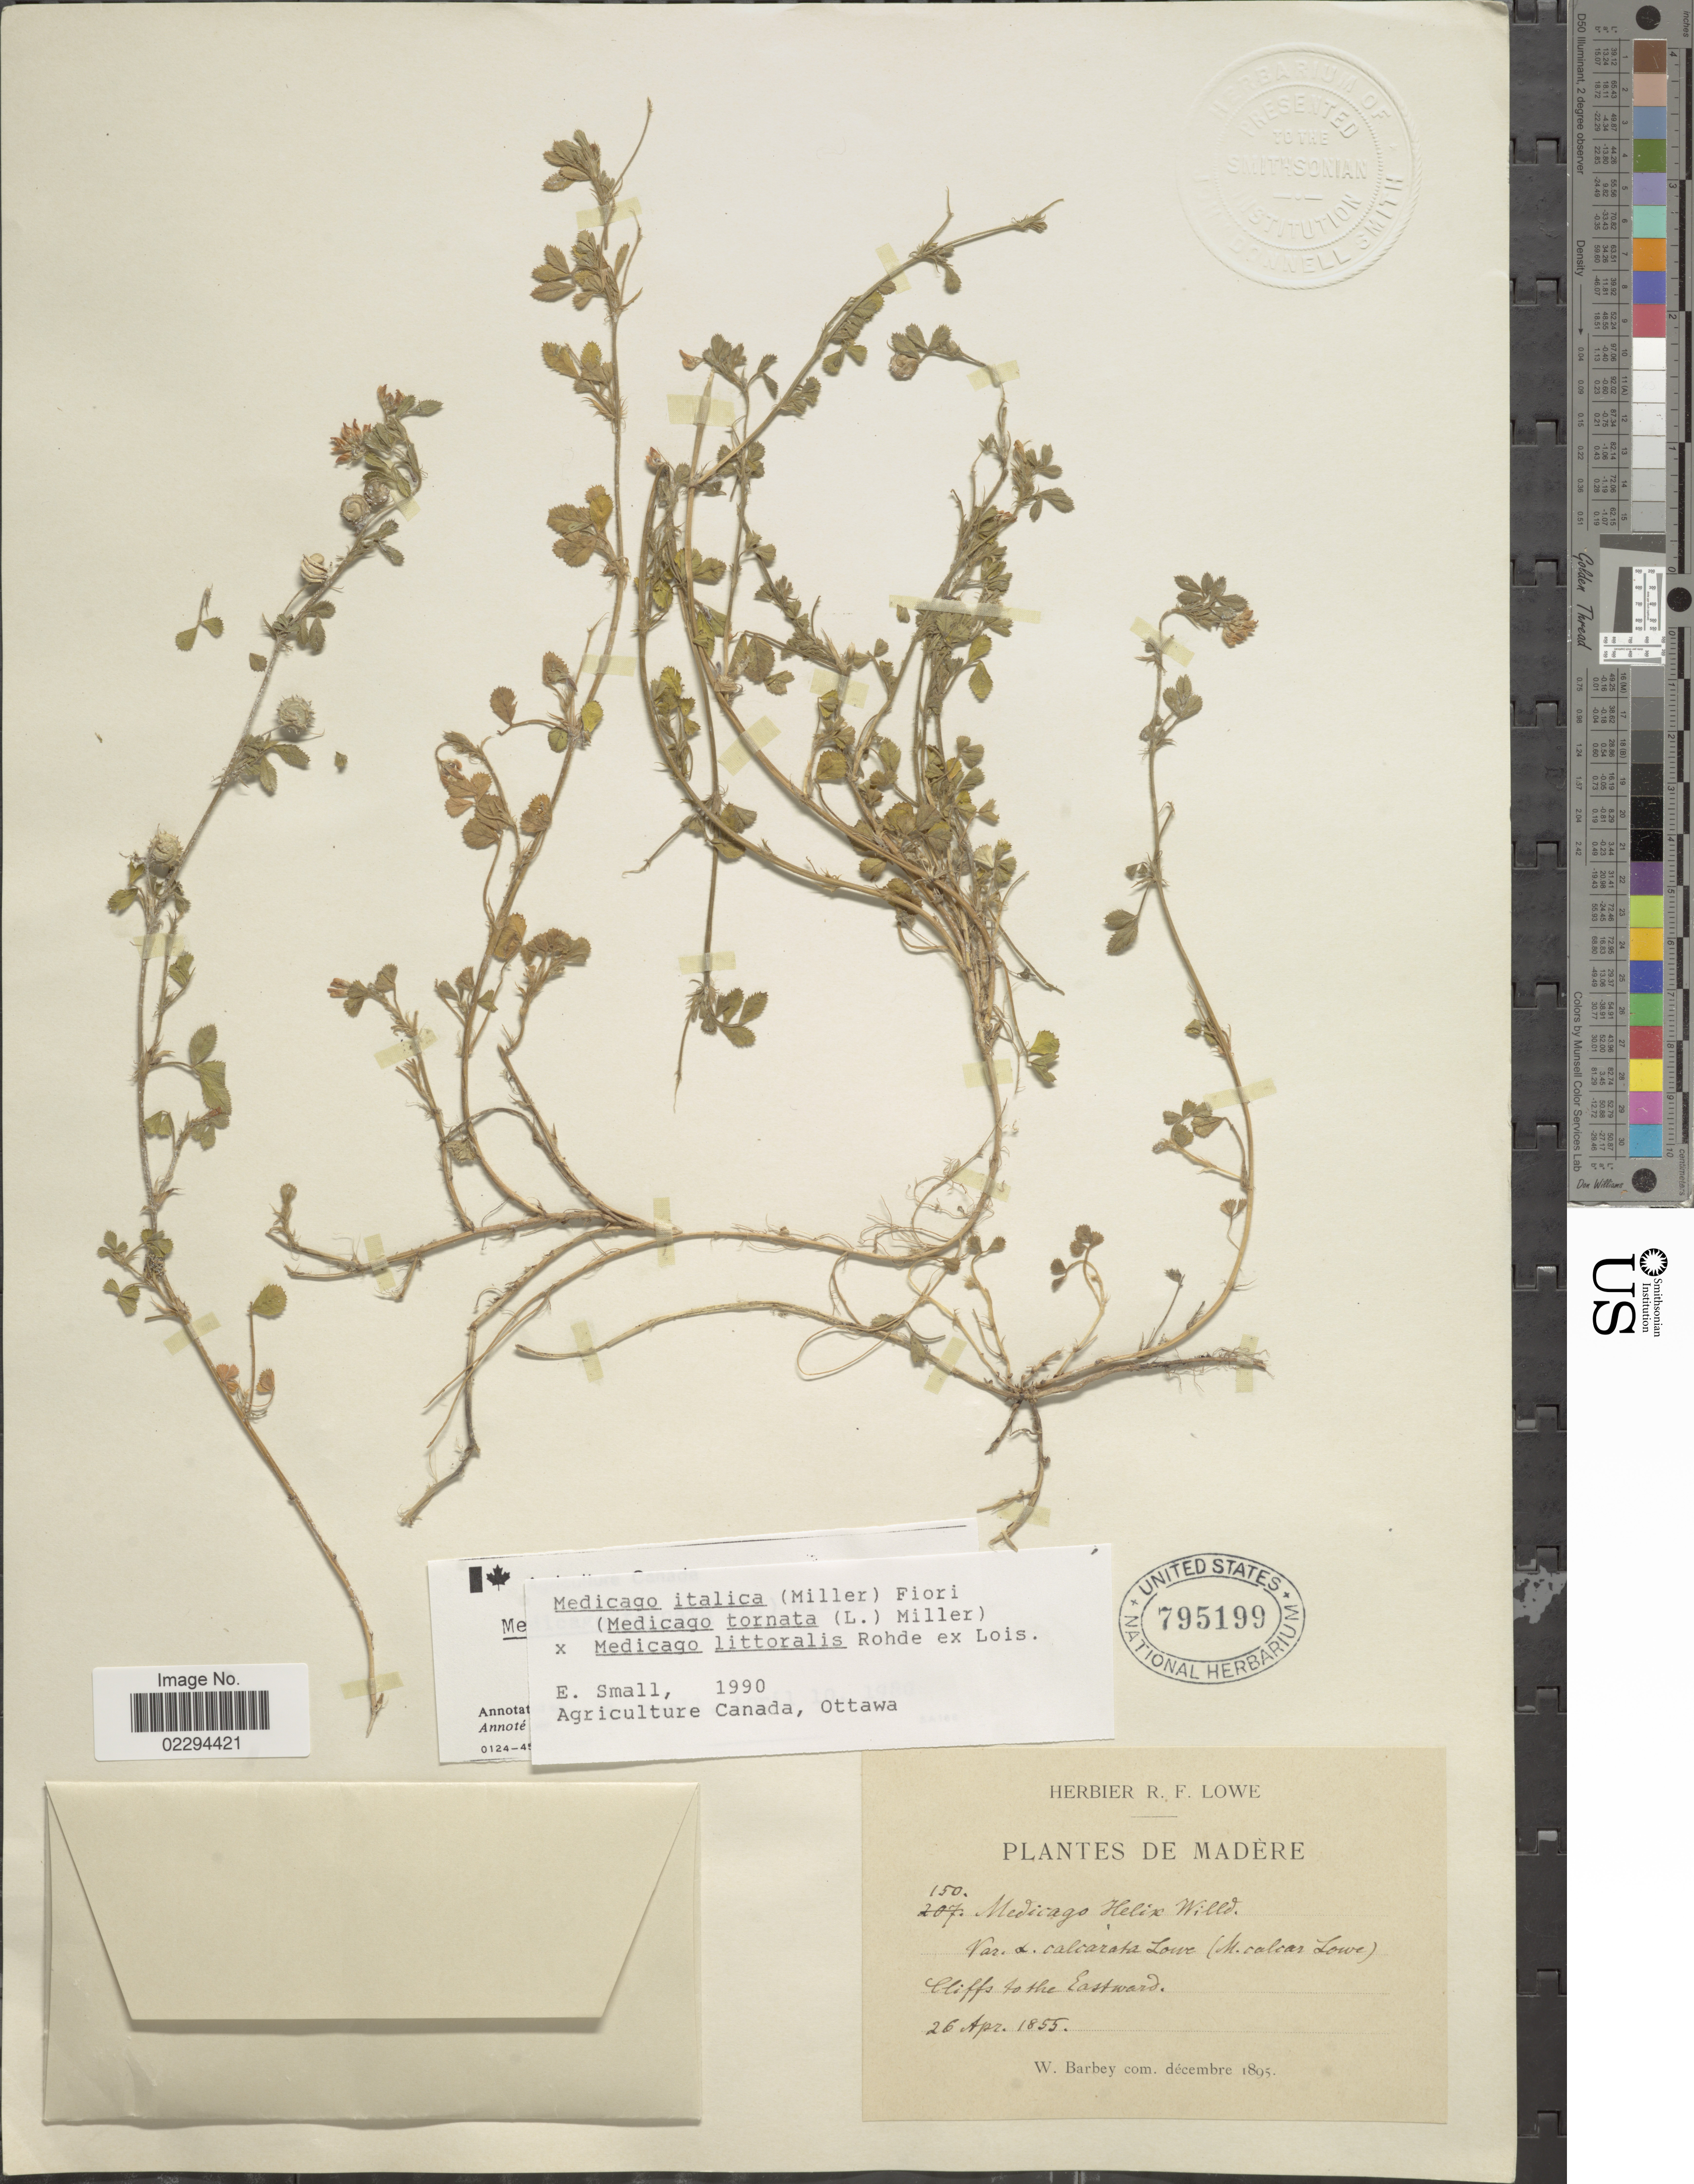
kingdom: Plantae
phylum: Tracheophyta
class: Magnoliopsida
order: Fabales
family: Fabaceae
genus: Medicago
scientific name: Medicago italica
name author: (Mill.) Fiori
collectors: ex herb. R. F. Lowe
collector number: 150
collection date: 1855-04-26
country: Portugal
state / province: Madeira (Aut. Reg.)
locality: Madère. Cliffs to the Eastward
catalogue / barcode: US 795199